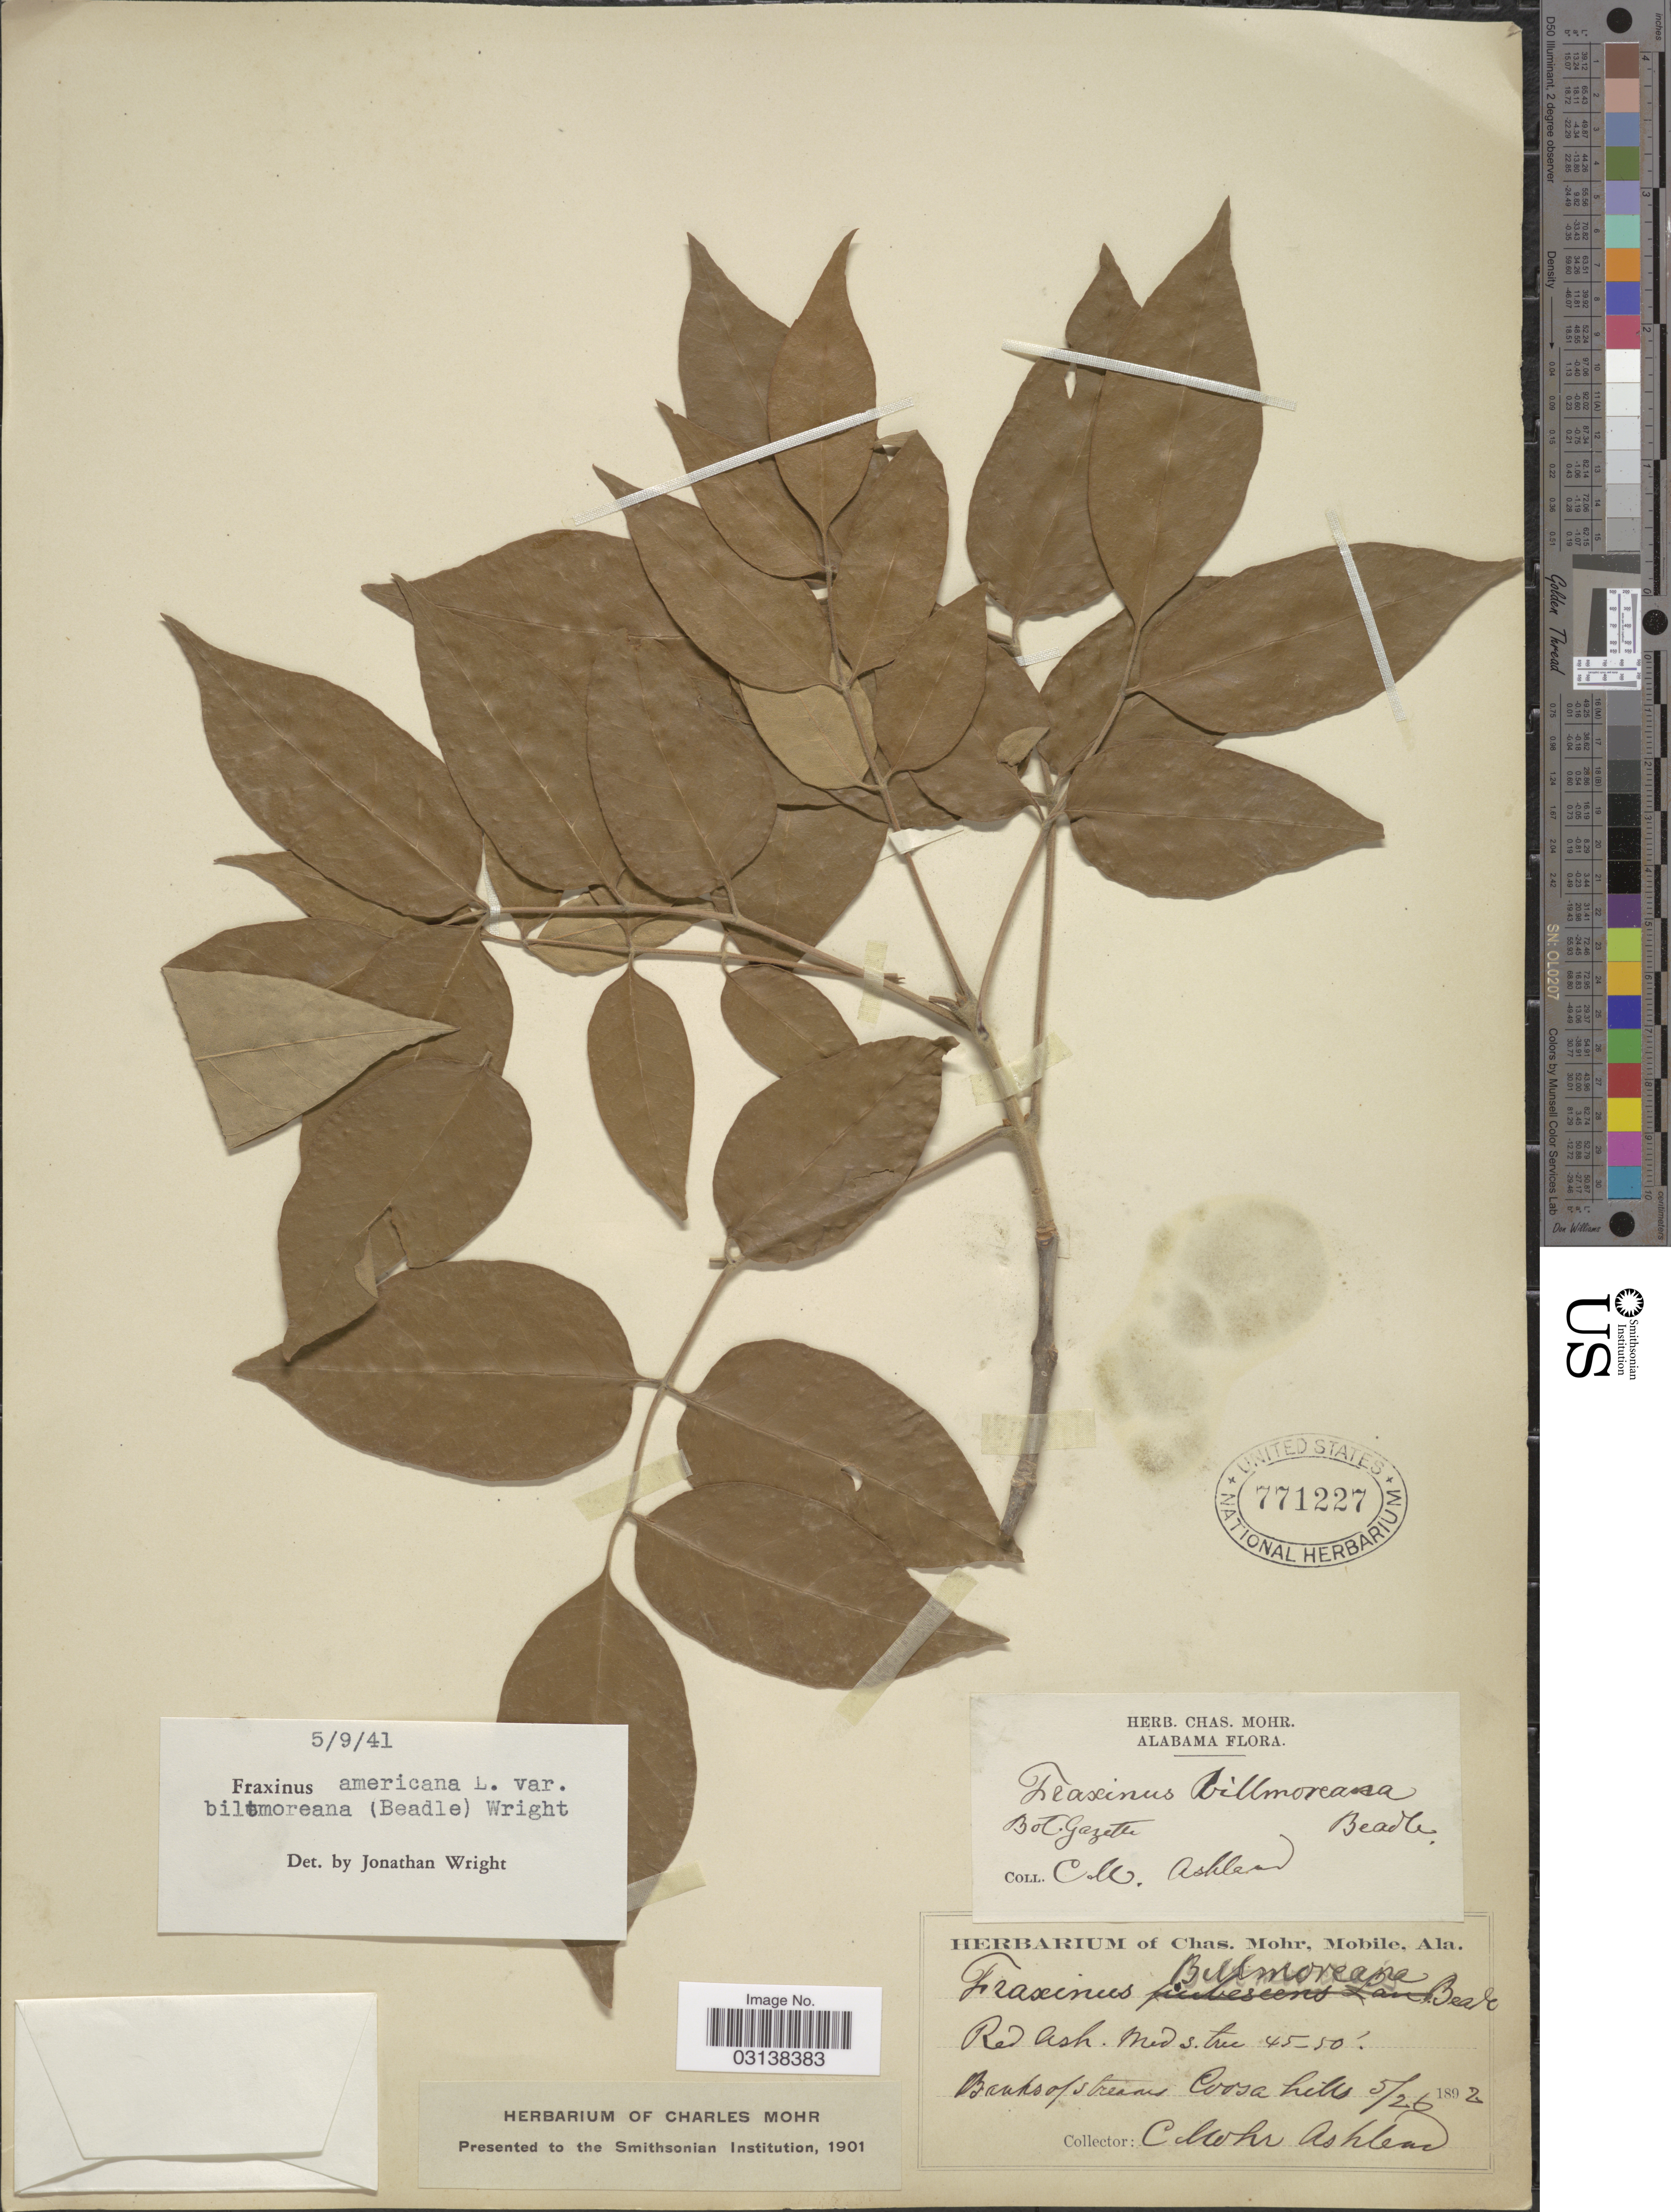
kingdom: Plantae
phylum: Tracheophyta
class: Magnoliopsida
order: Lamiales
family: Oleaceae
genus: Fraxinus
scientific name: Fraxinus americana var. biltmoreana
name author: (Beadle) J.W. Wright ex Fernald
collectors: Mohr, C. T. (herbarium)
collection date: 1892-05-26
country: United States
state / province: Alabama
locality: Banks of streams Coosa hills. Ashland [unsure placement].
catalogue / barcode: US 771227